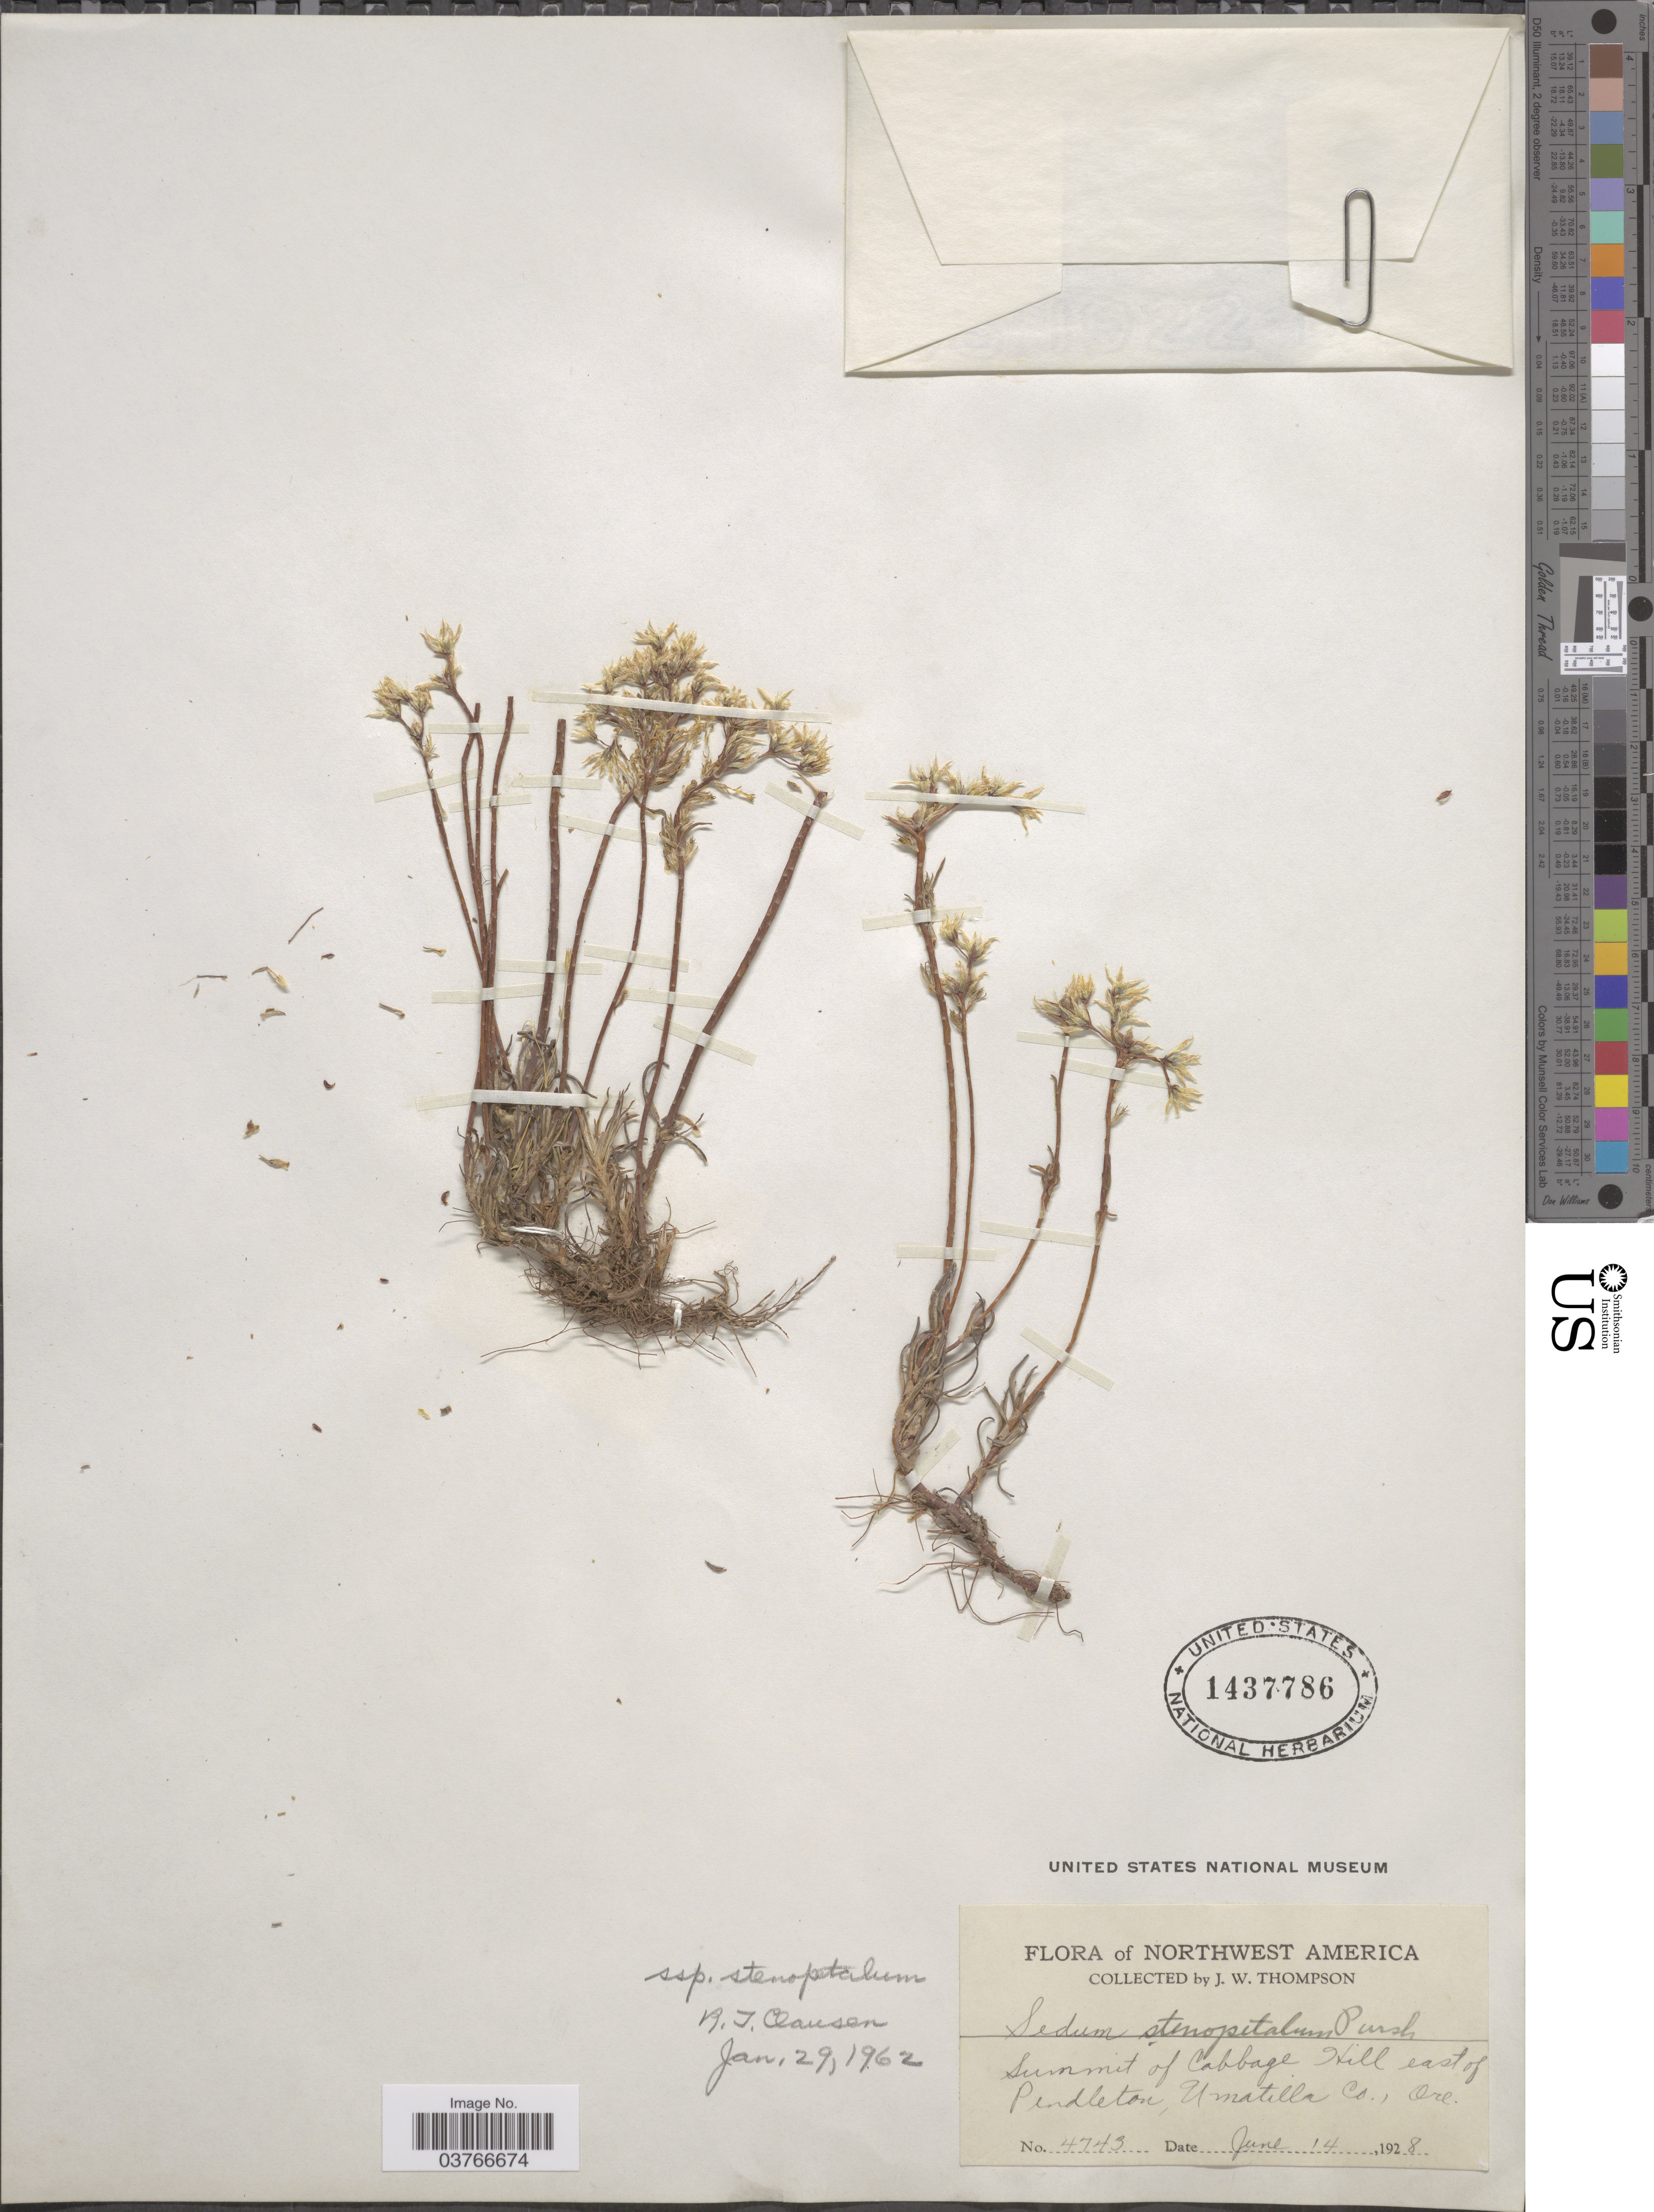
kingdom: Plantae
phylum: Tracheophyta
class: Magnoliopsida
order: Saxifragales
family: Crassulaceae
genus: Sedum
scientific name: Sedum stenopetalum var. stenopetalum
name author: Pursh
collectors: J. Thompson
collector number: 4743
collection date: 1928-06-14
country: United States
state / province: Oregon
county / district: Umatilla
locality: Northwest America. Summit of Cabbage Hill east of Pendleton, Umatilla Co.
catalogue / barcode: US 1437786